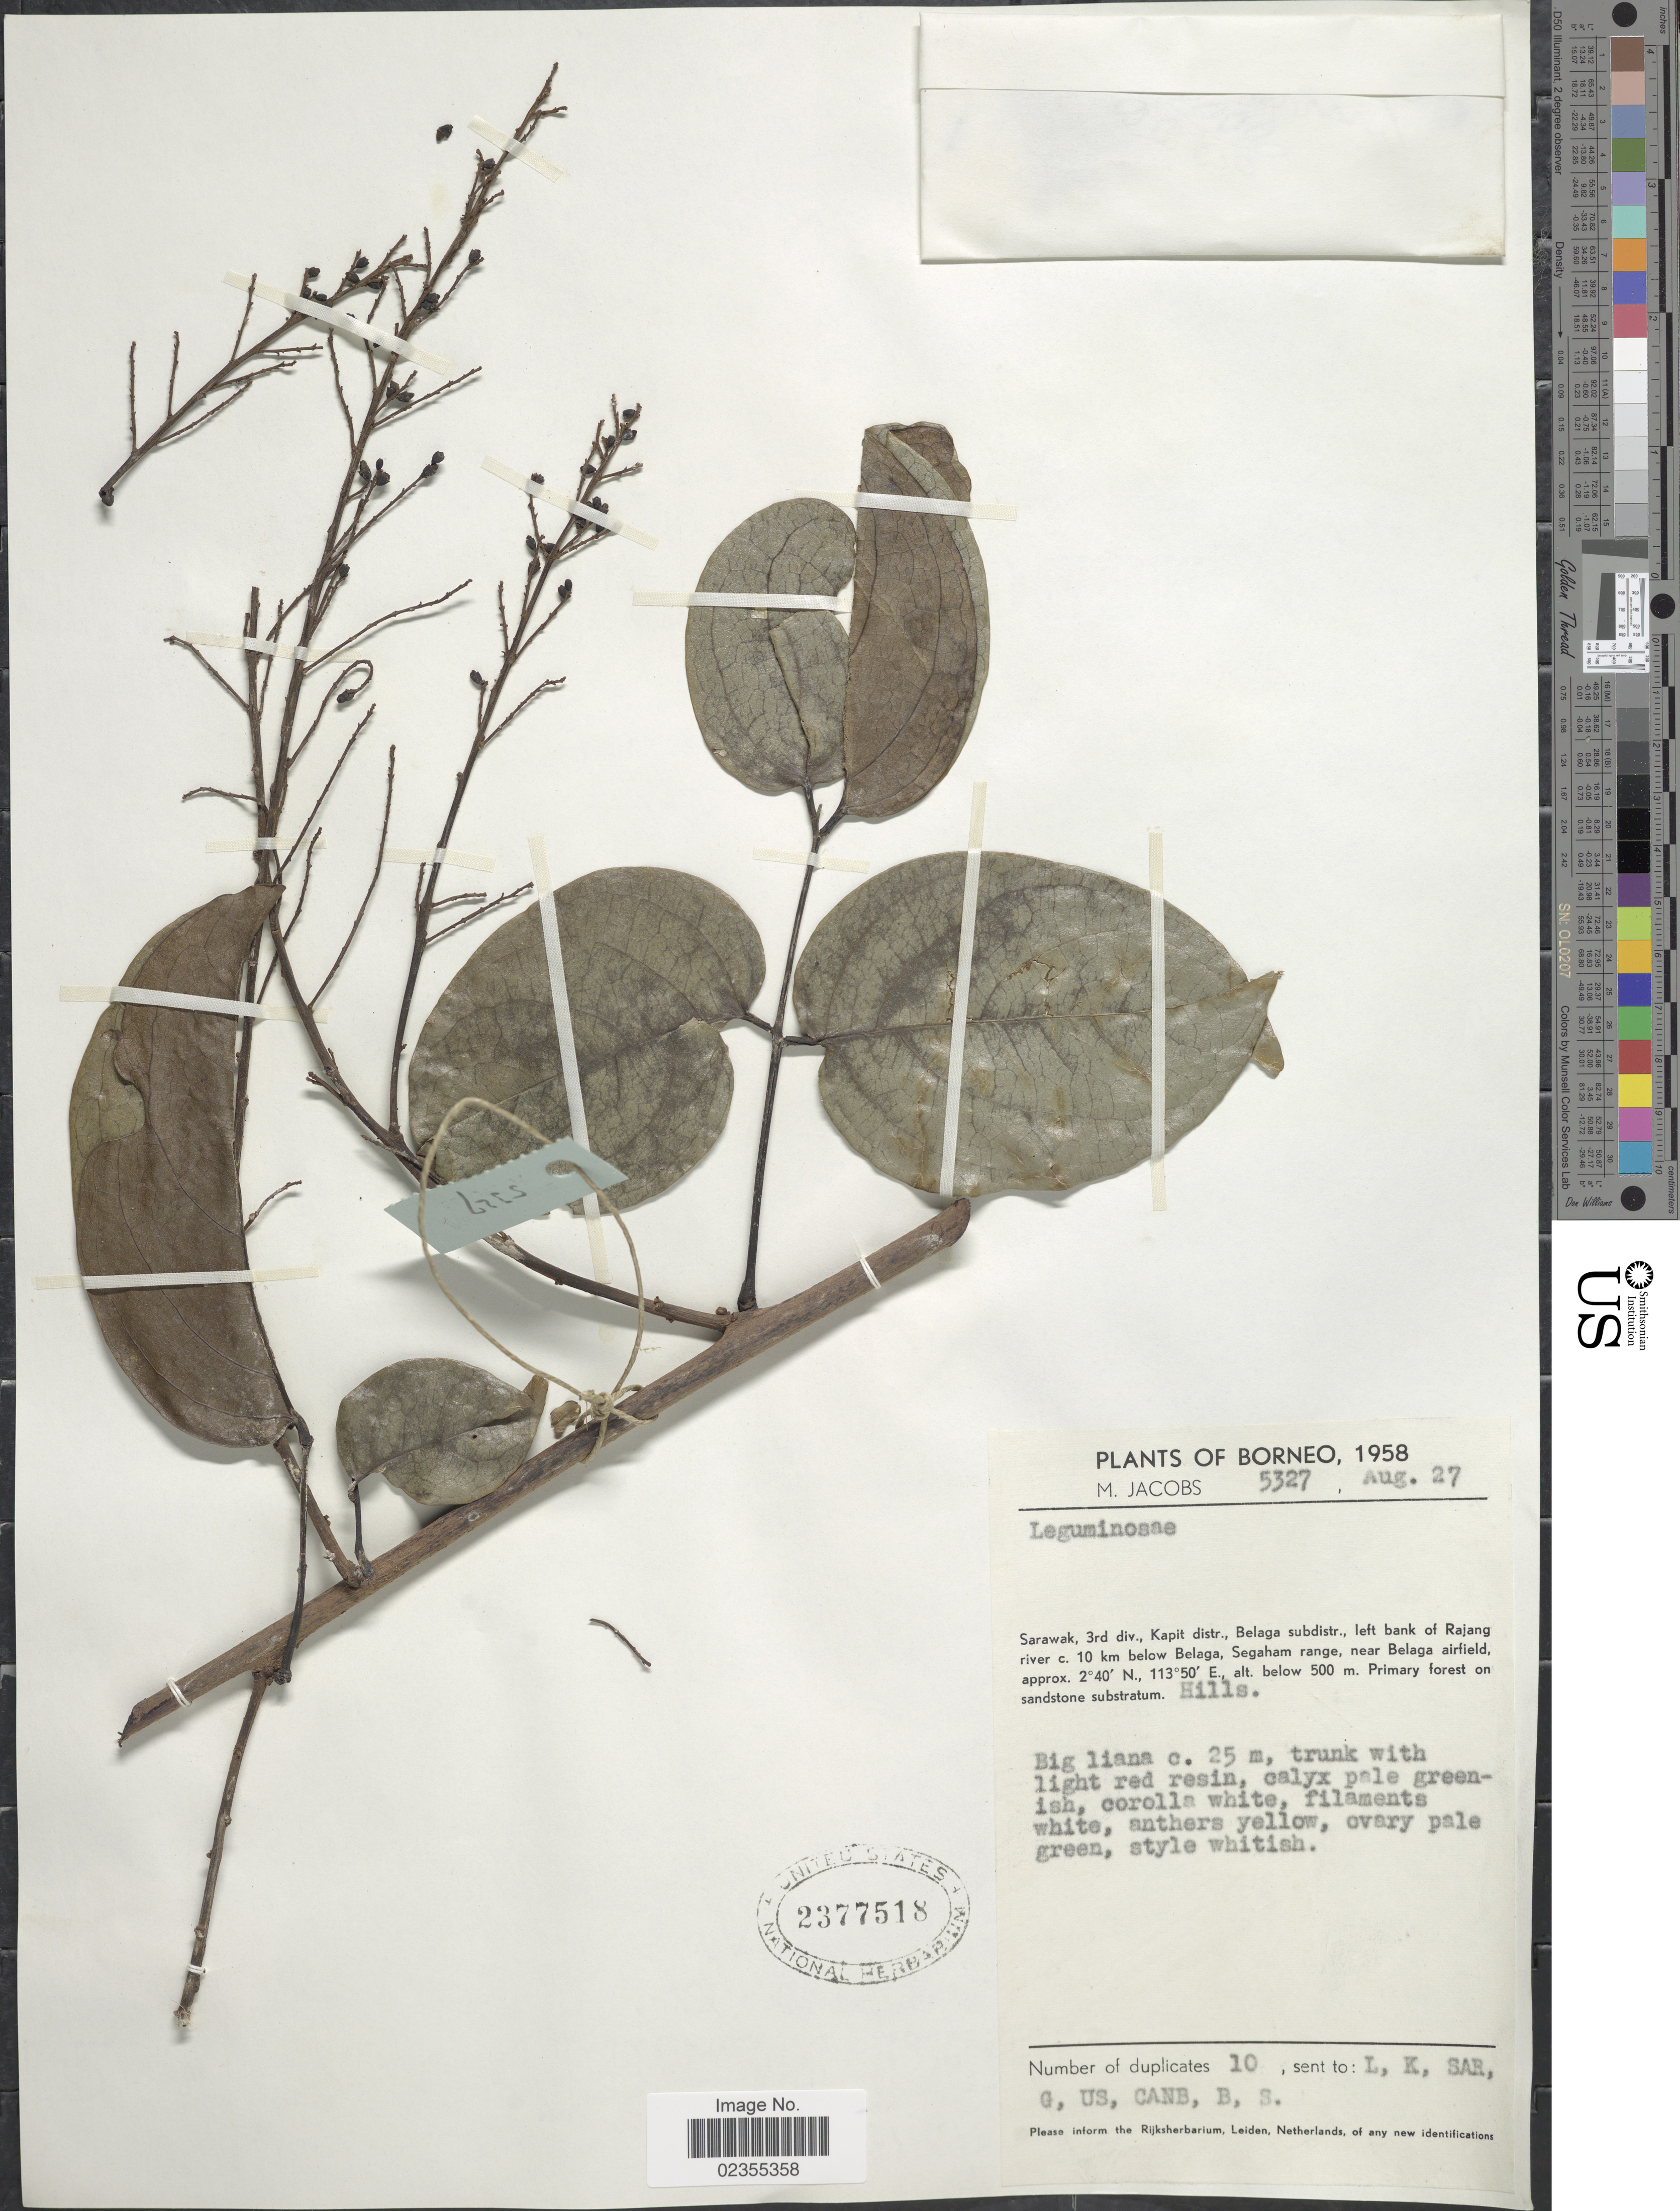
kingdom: Plantae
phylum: Tracheophyta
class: Magnoliopsida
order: Fabales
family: Fabaceae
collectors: M. Jacobs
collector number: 5327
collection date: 1958-08-27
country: Malaysia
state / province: Sarawak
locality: Borneo, 3rd div., Kapit distr., Belaga subdistr., left bank of Rajang river c. 10 km below Belaga, Segaham range, near Belaga airfield. Primary forest on sandstone substratum. Hills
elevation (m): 500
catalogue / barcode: US 2377518